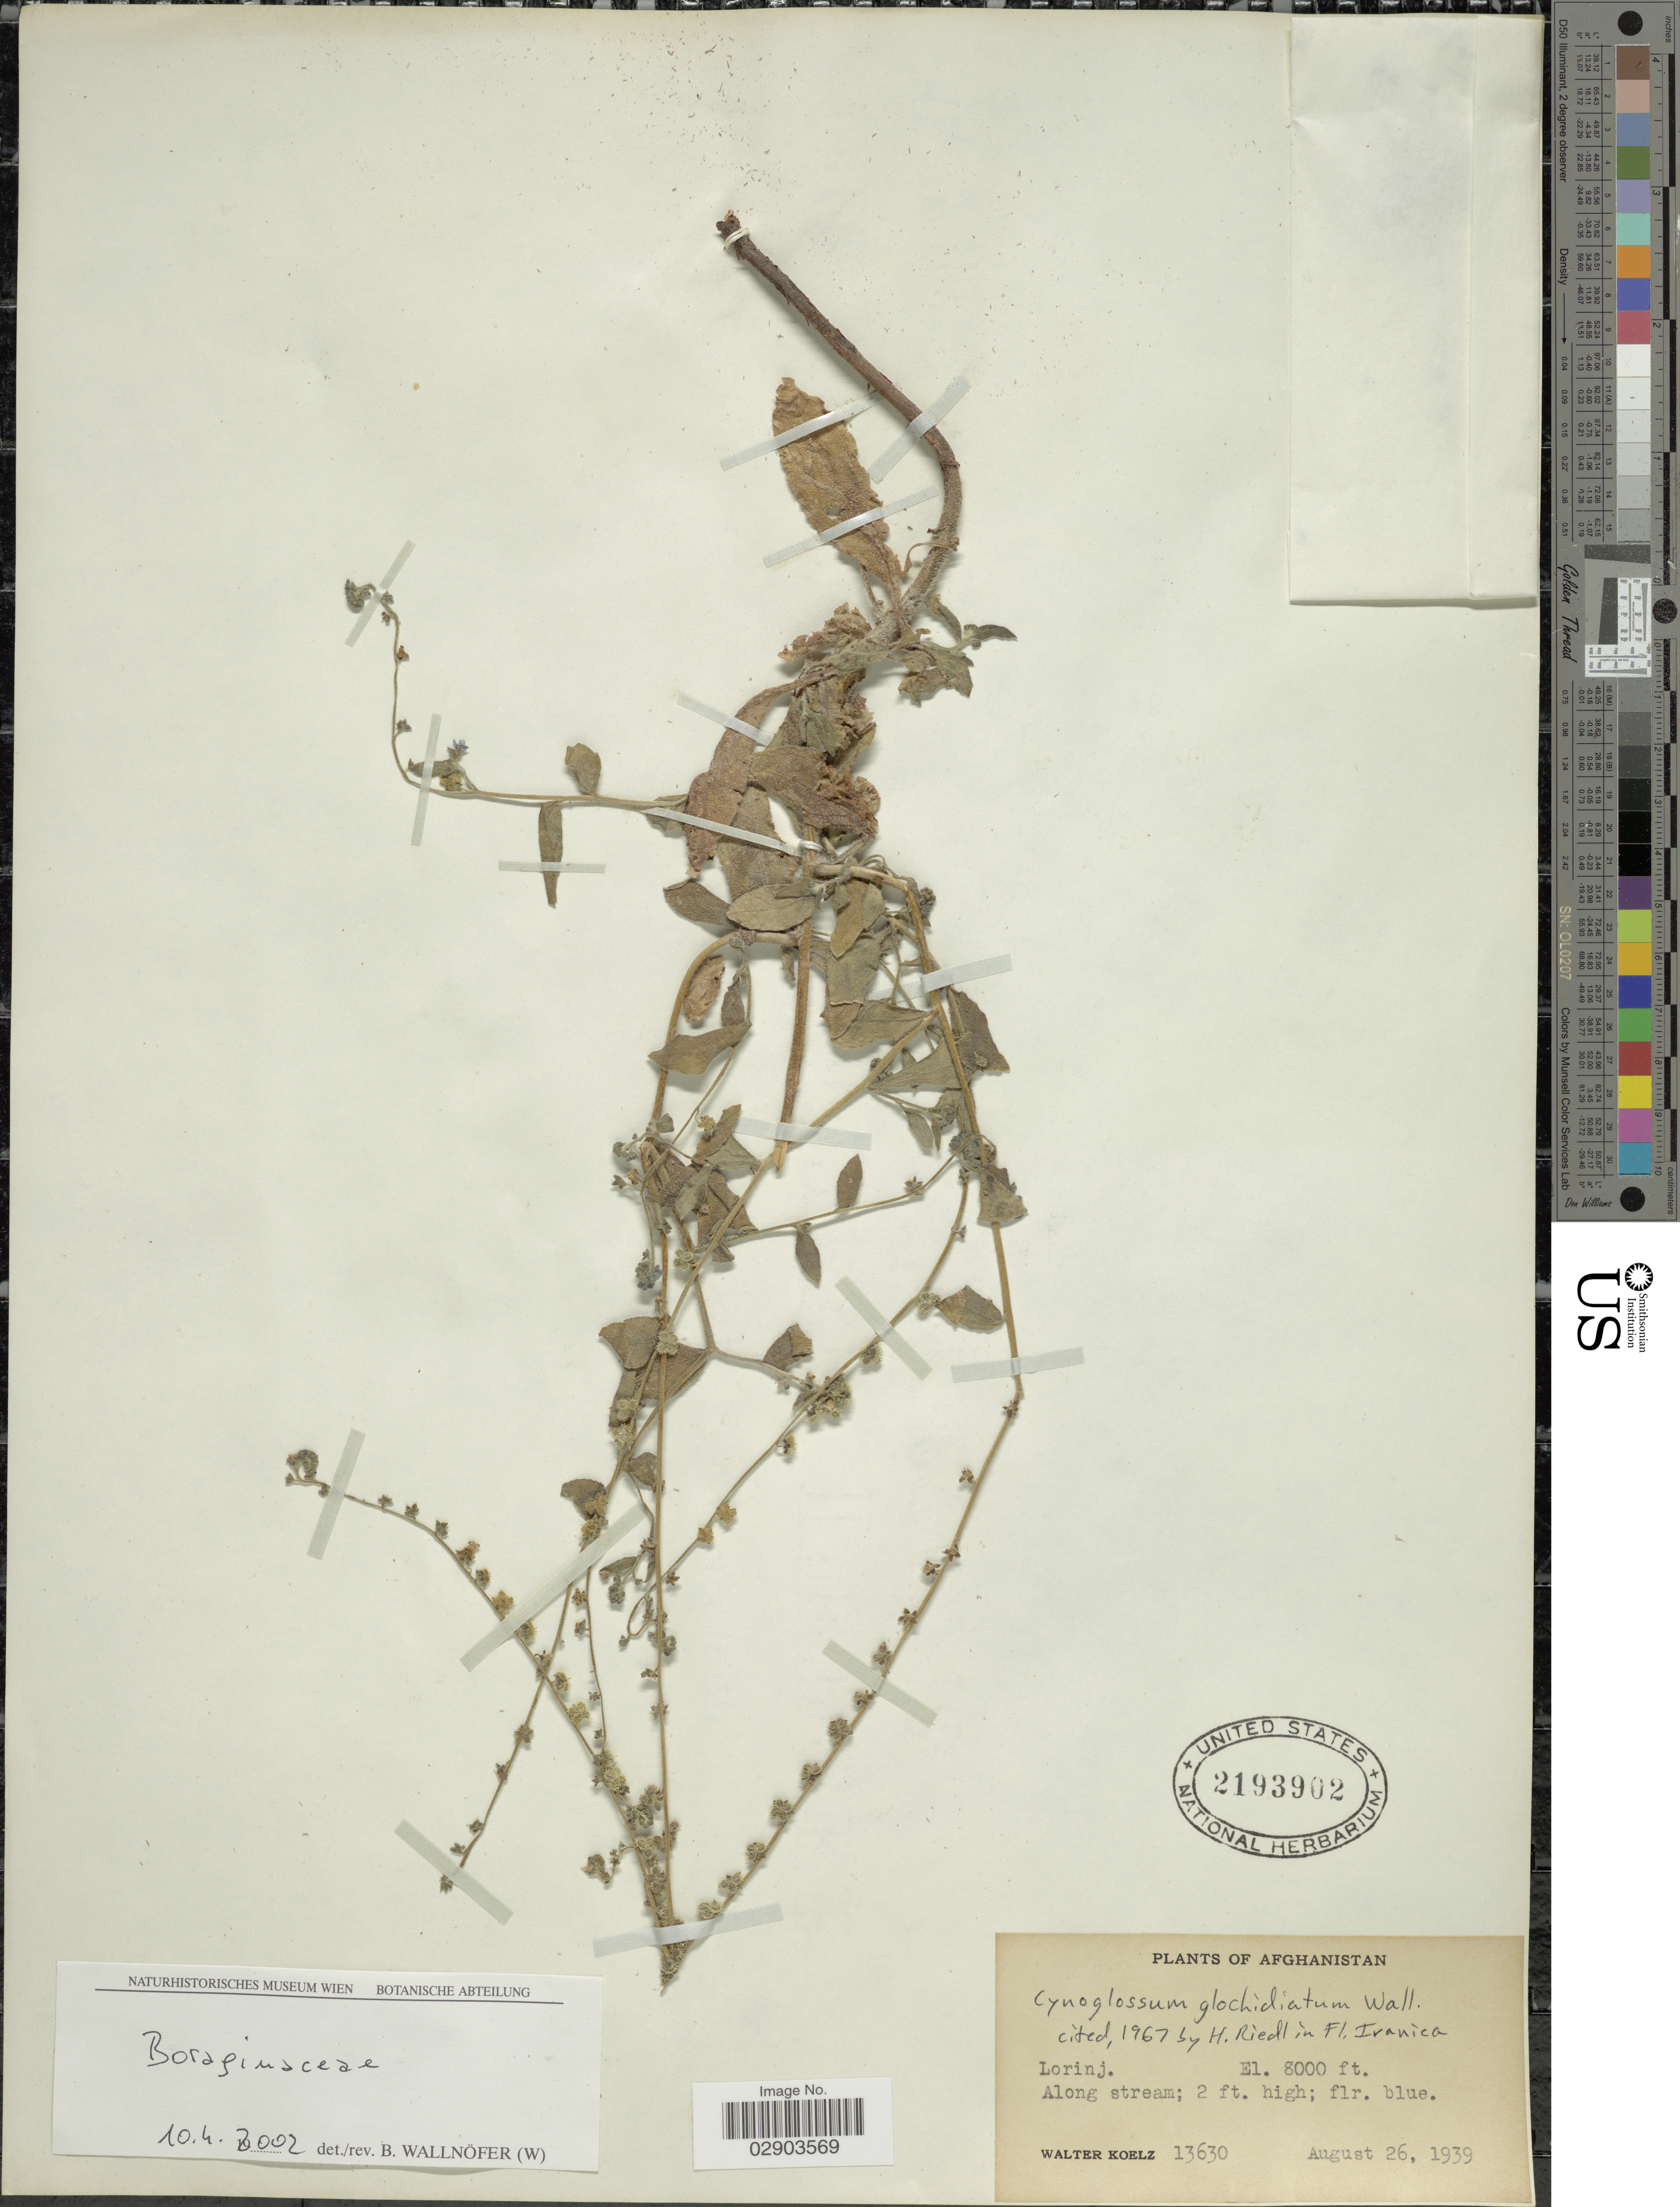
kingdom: Plantae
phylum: Tracheophyta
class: Magnoliopsida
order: Boraginales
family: Boraginaceae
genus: Cynoglossum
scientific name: Cynoglossum glochidiatum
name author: Wall. ex Benth.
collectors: W. N. Koelz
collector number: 13630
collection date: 1939-08-26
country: Afghanistan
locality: Lorinj.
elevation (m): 2438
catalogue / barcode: US 2193902